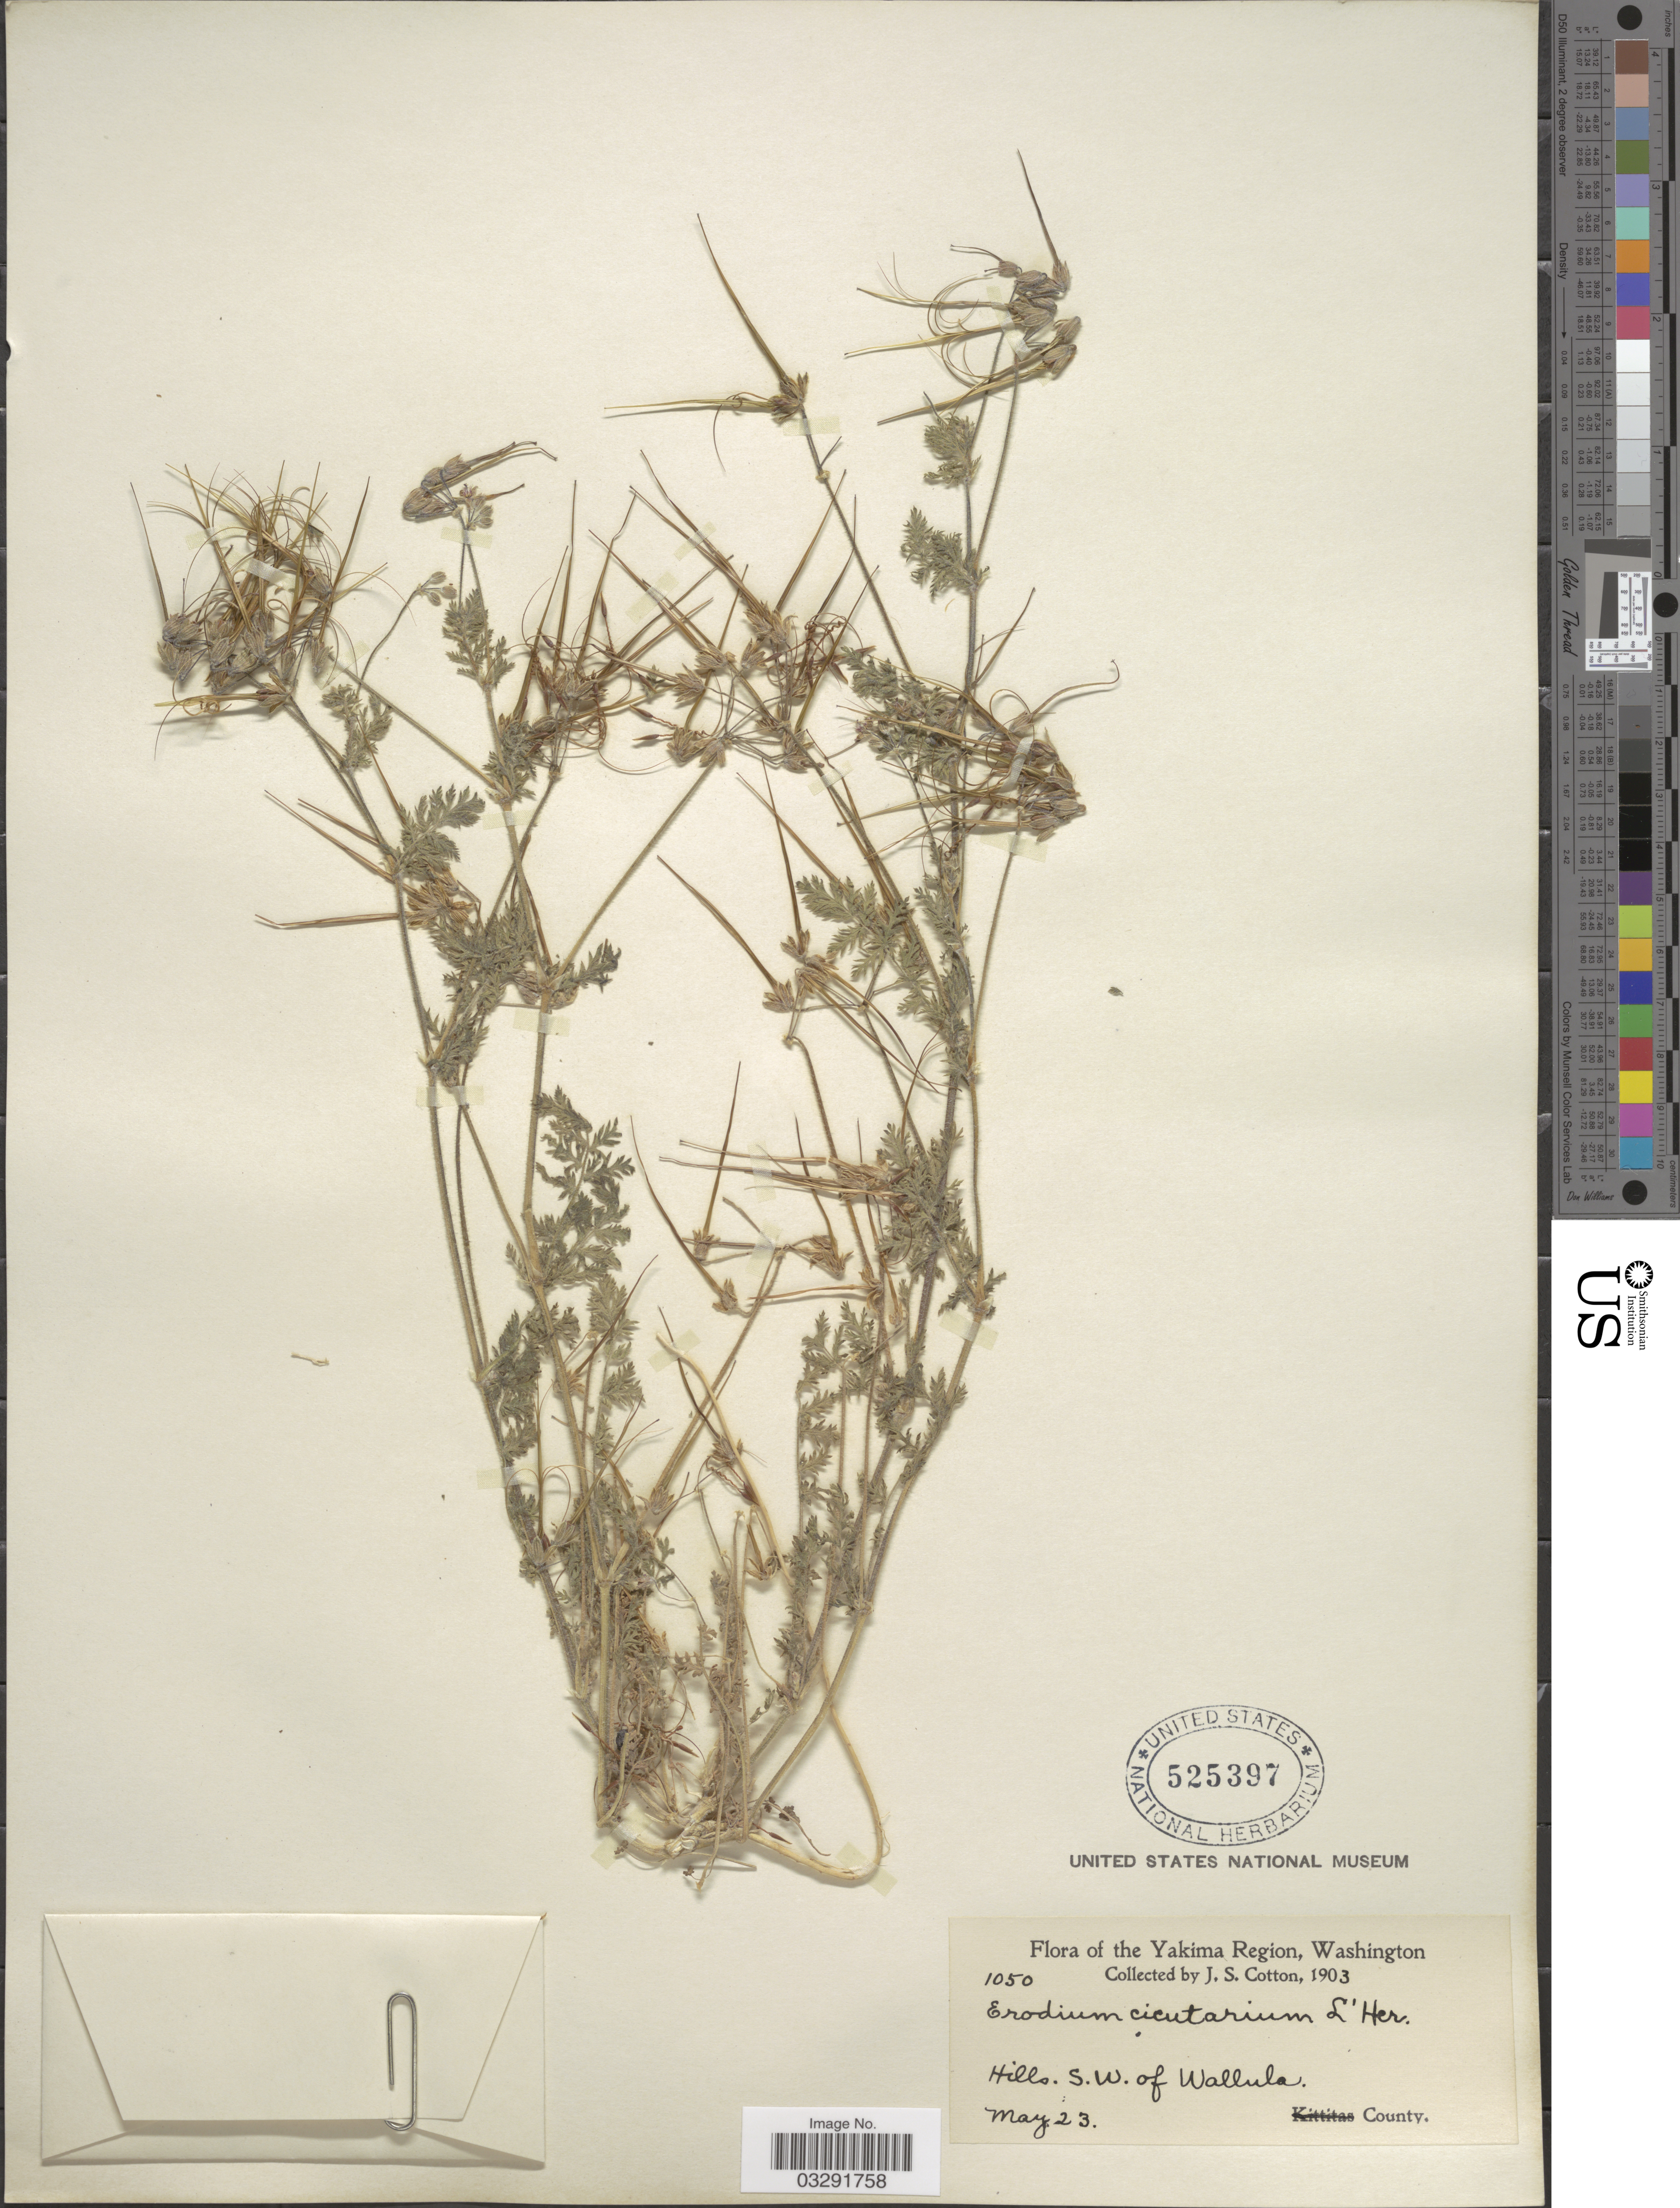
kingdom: Plantae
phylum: Tracheophyta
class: Magnoliopsida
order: Geraniales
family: Geraniaceae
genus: Erodium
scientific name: Erodium cicutarium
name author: (L.) L'Hér.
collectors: J. S. Cotton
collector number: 1050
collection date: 1903-05-23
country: United States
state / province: Washington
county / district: Yakima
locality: Yakima Region. Hills. S.W. of Wallula.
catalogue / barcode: US 525397